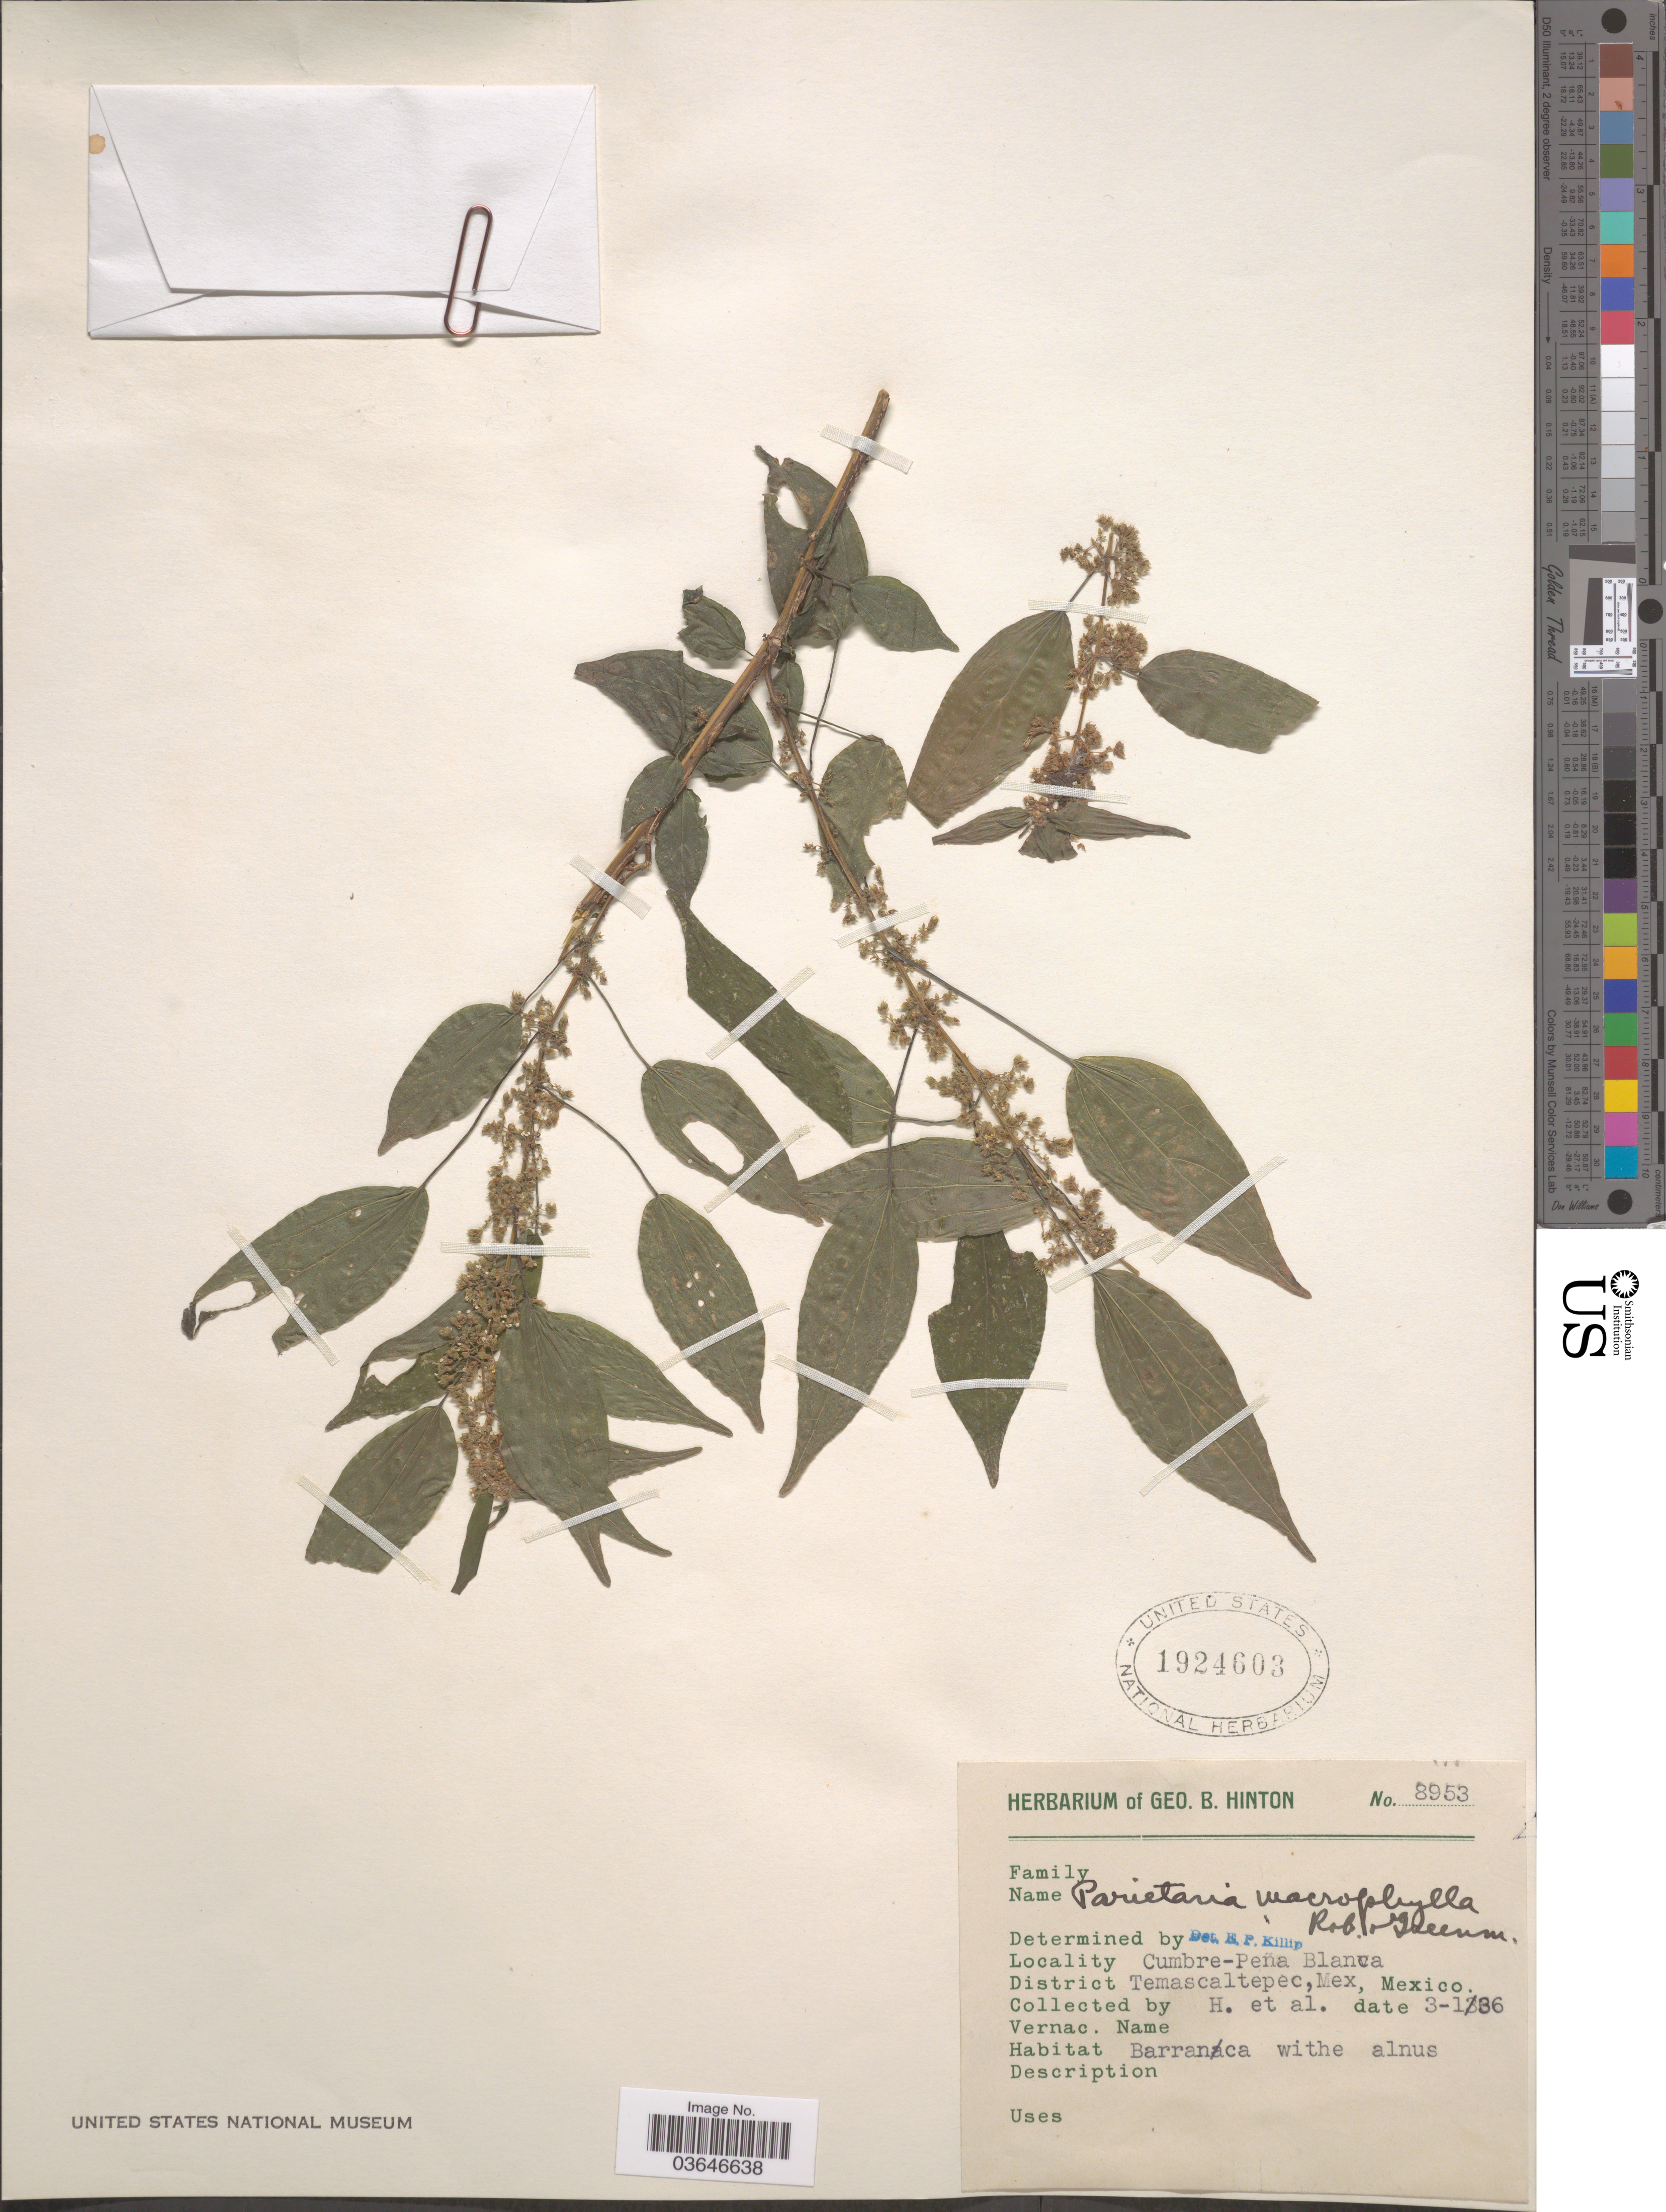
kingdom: Plantae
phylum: Tracheophyta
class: Magnoliopsida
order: Rosales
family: Urticaceae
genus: Parietaria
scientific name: Parietaria macrophylla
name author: B.L. Rob. & Greenm.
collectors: G. B. Hinton & et al.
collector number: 8953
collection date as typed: Transcribed d/m/y: 1/3/36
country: Mexico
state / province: México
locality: Cumbre- Peña Blanca. District Temascaltepec.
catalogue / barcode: US 1924603